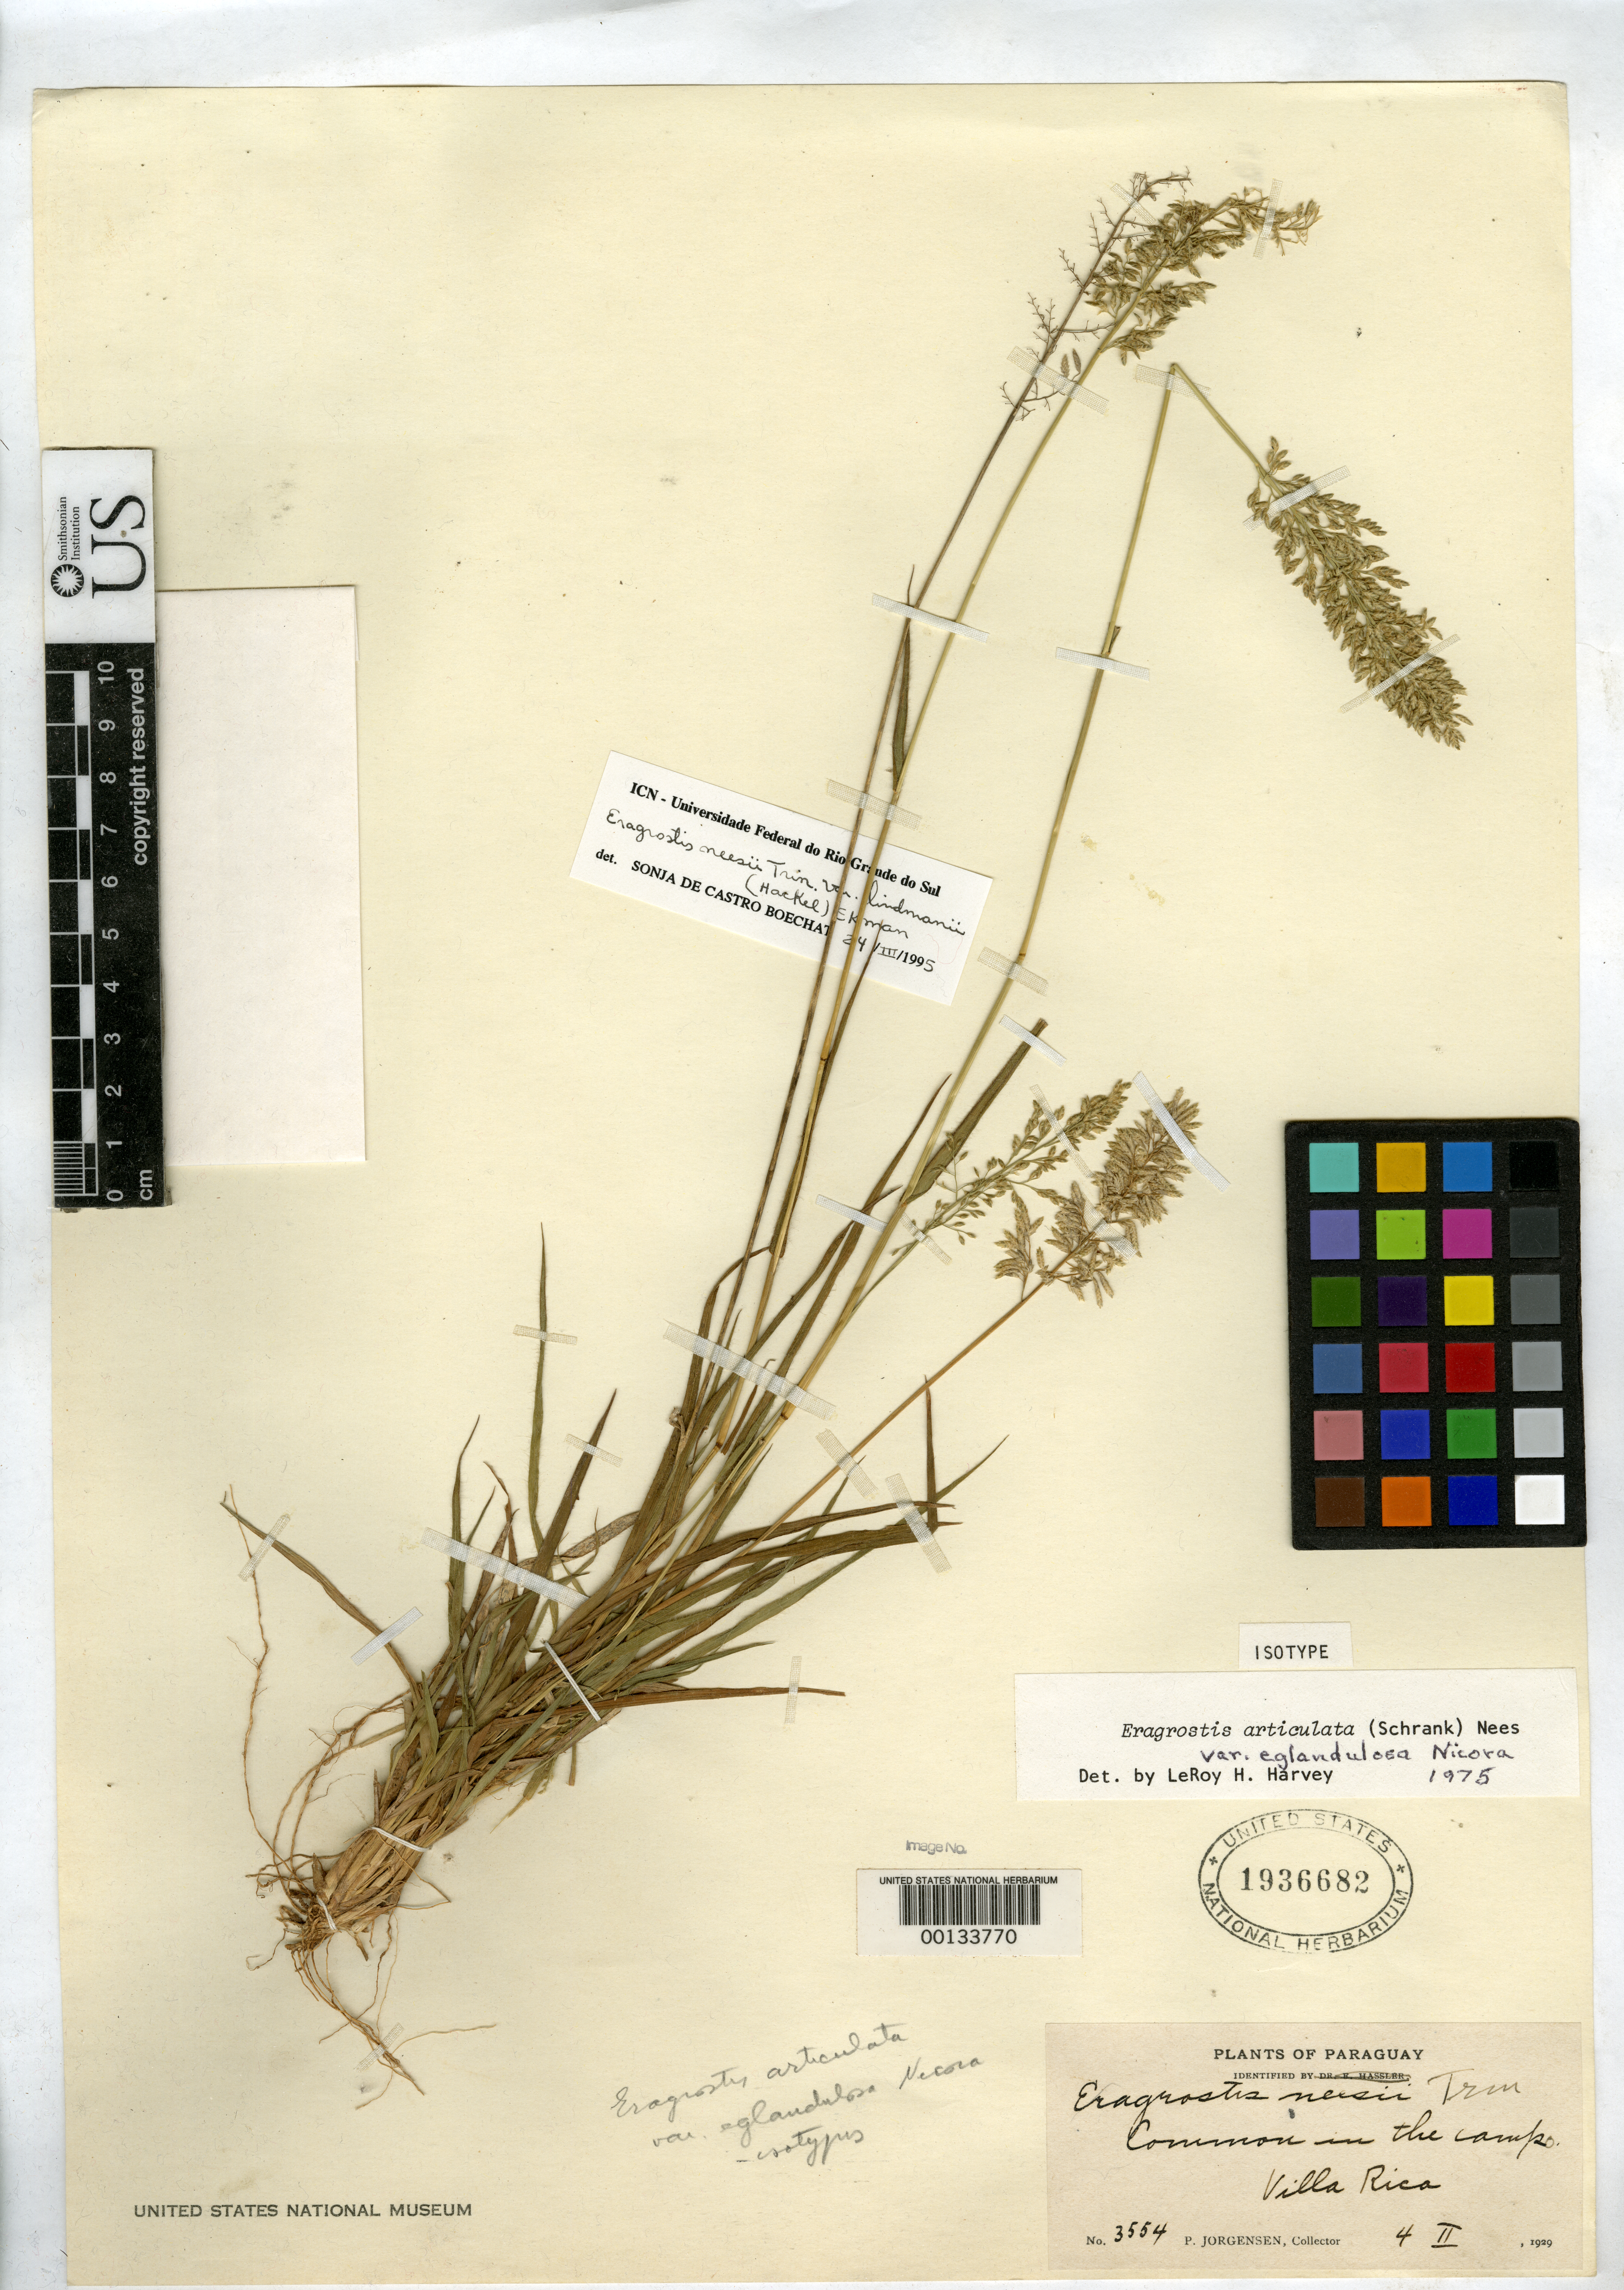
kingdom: Plantae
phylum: Tracheophyta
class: Liliopsida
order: Poales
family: Poaceae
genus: Eragrostis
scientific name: Eragrostis articulata var. eglandulosa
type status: Isotype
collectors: P. Jorgensen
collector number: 3554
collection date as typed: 04 Feb 1929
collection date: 1929-02-04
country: Paraguay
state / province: Guairá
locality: Villarrica.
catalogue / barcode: US 1936682